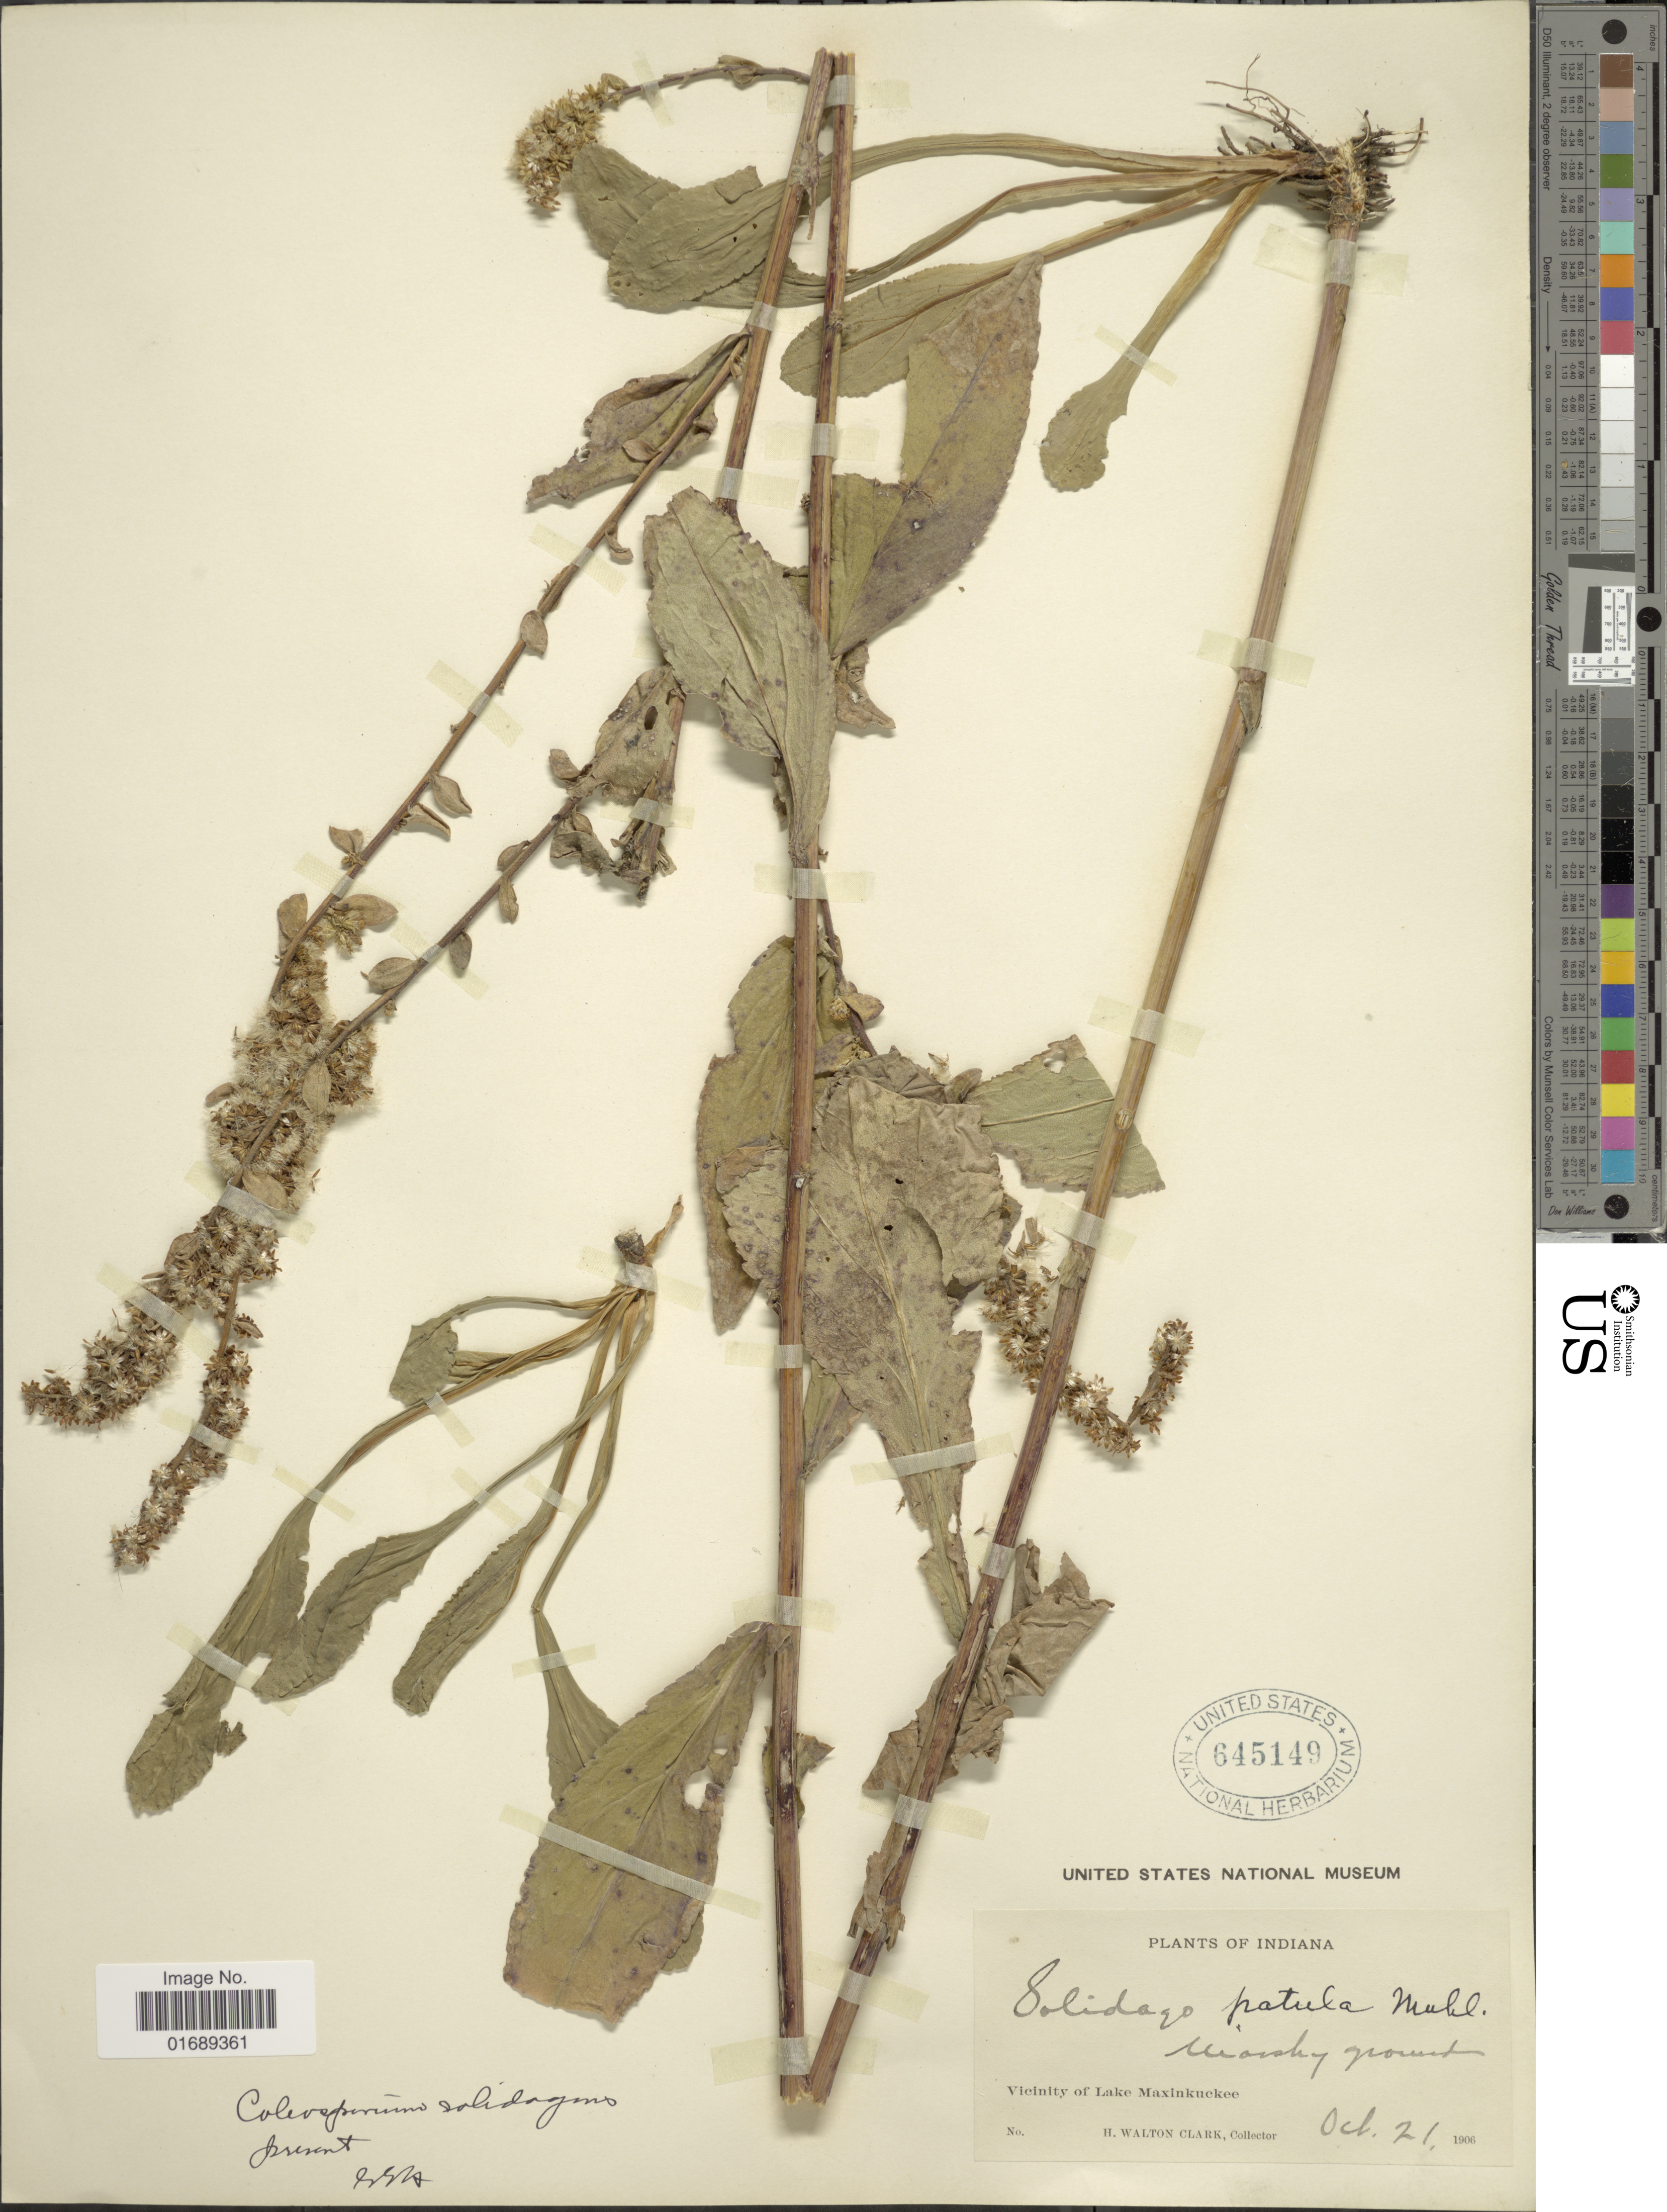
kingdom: Plantae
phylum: Tracheophyta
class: Magnoliopsida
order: Asterales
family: Asteraceae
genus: Solidago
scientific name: Solidago patula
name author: Muhl. ex Willd.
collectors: H. W. Clark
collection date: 1906-10-21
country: United States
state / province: Indiana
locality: Vicinity of Lake Maxinkuckee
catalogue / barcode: US 645149